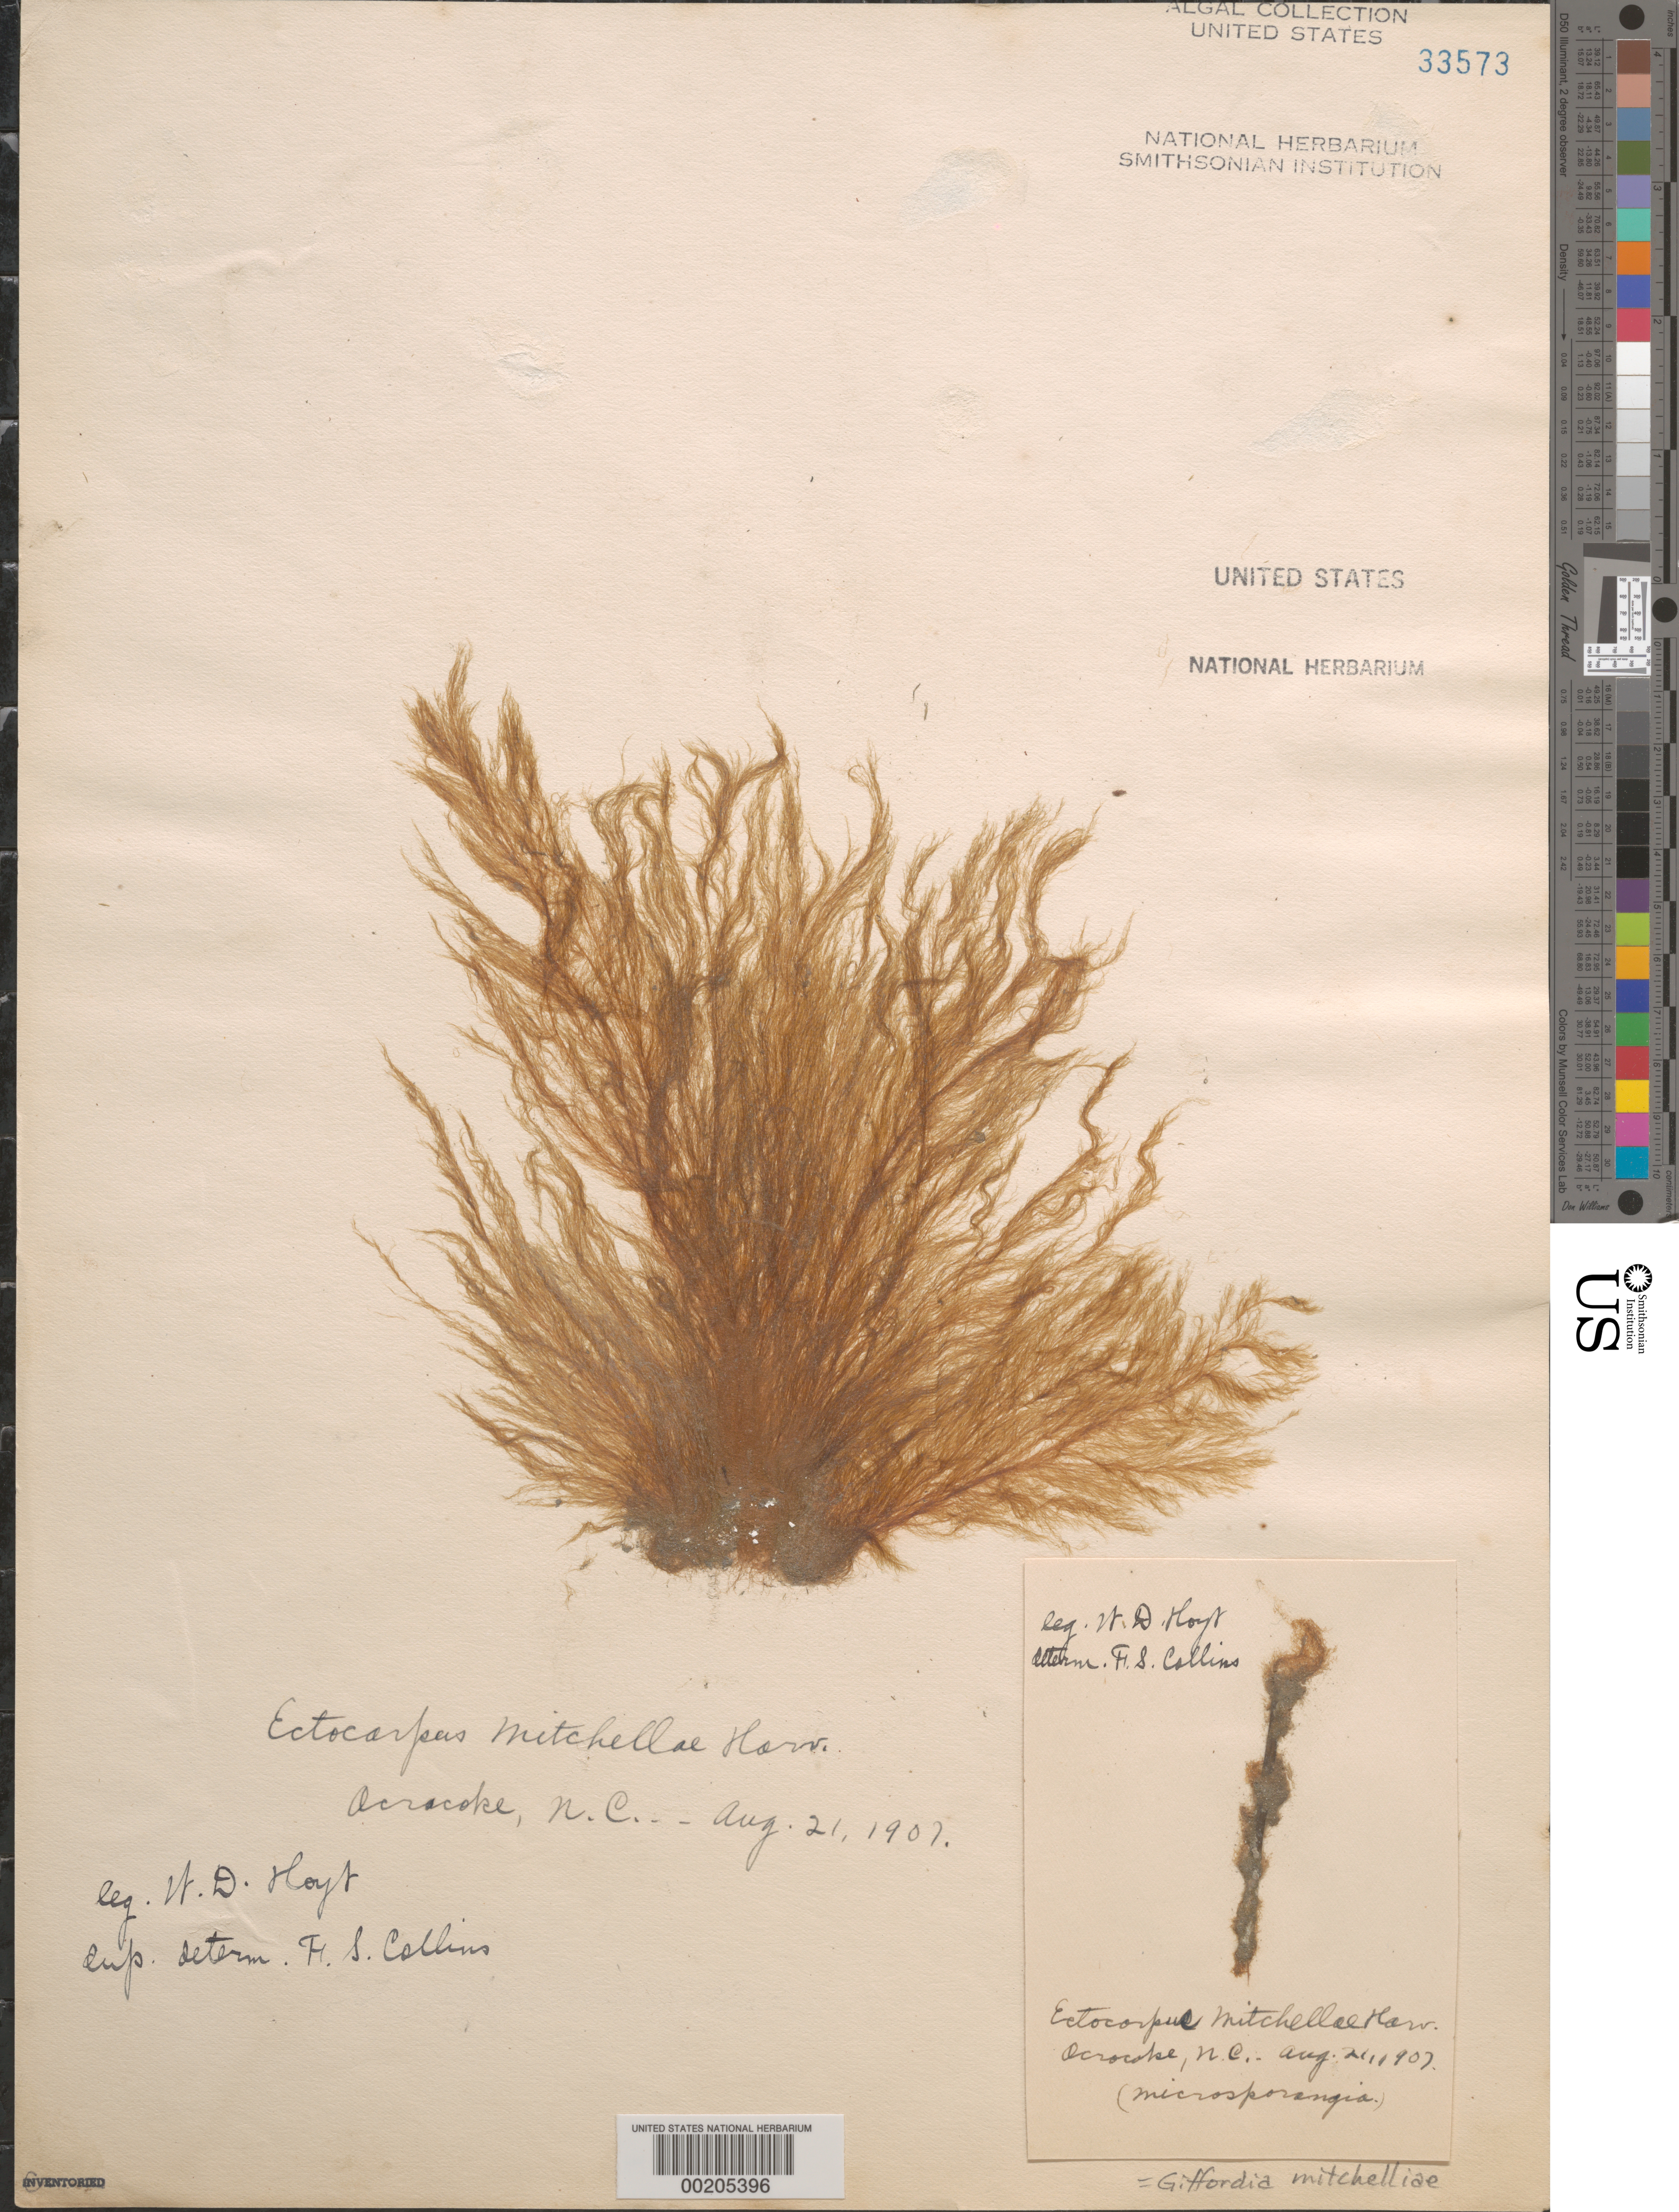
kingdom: Chromista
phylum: Ochrophyta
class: Phaeophyceae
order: Ectocarpales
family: Acinetosporaceae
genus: Feldmannia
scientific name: Feldmannia mitchelliae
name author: (Harv.) H.-S. Kim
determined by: Algae name updating Project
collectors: W. D. Hoyt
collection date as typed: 21 Aug 1907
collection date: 1907-08-21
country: United States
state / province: North Carolina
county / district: Hyde County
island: Ocracoke Island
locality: Ocracoke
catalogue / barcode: US 33573